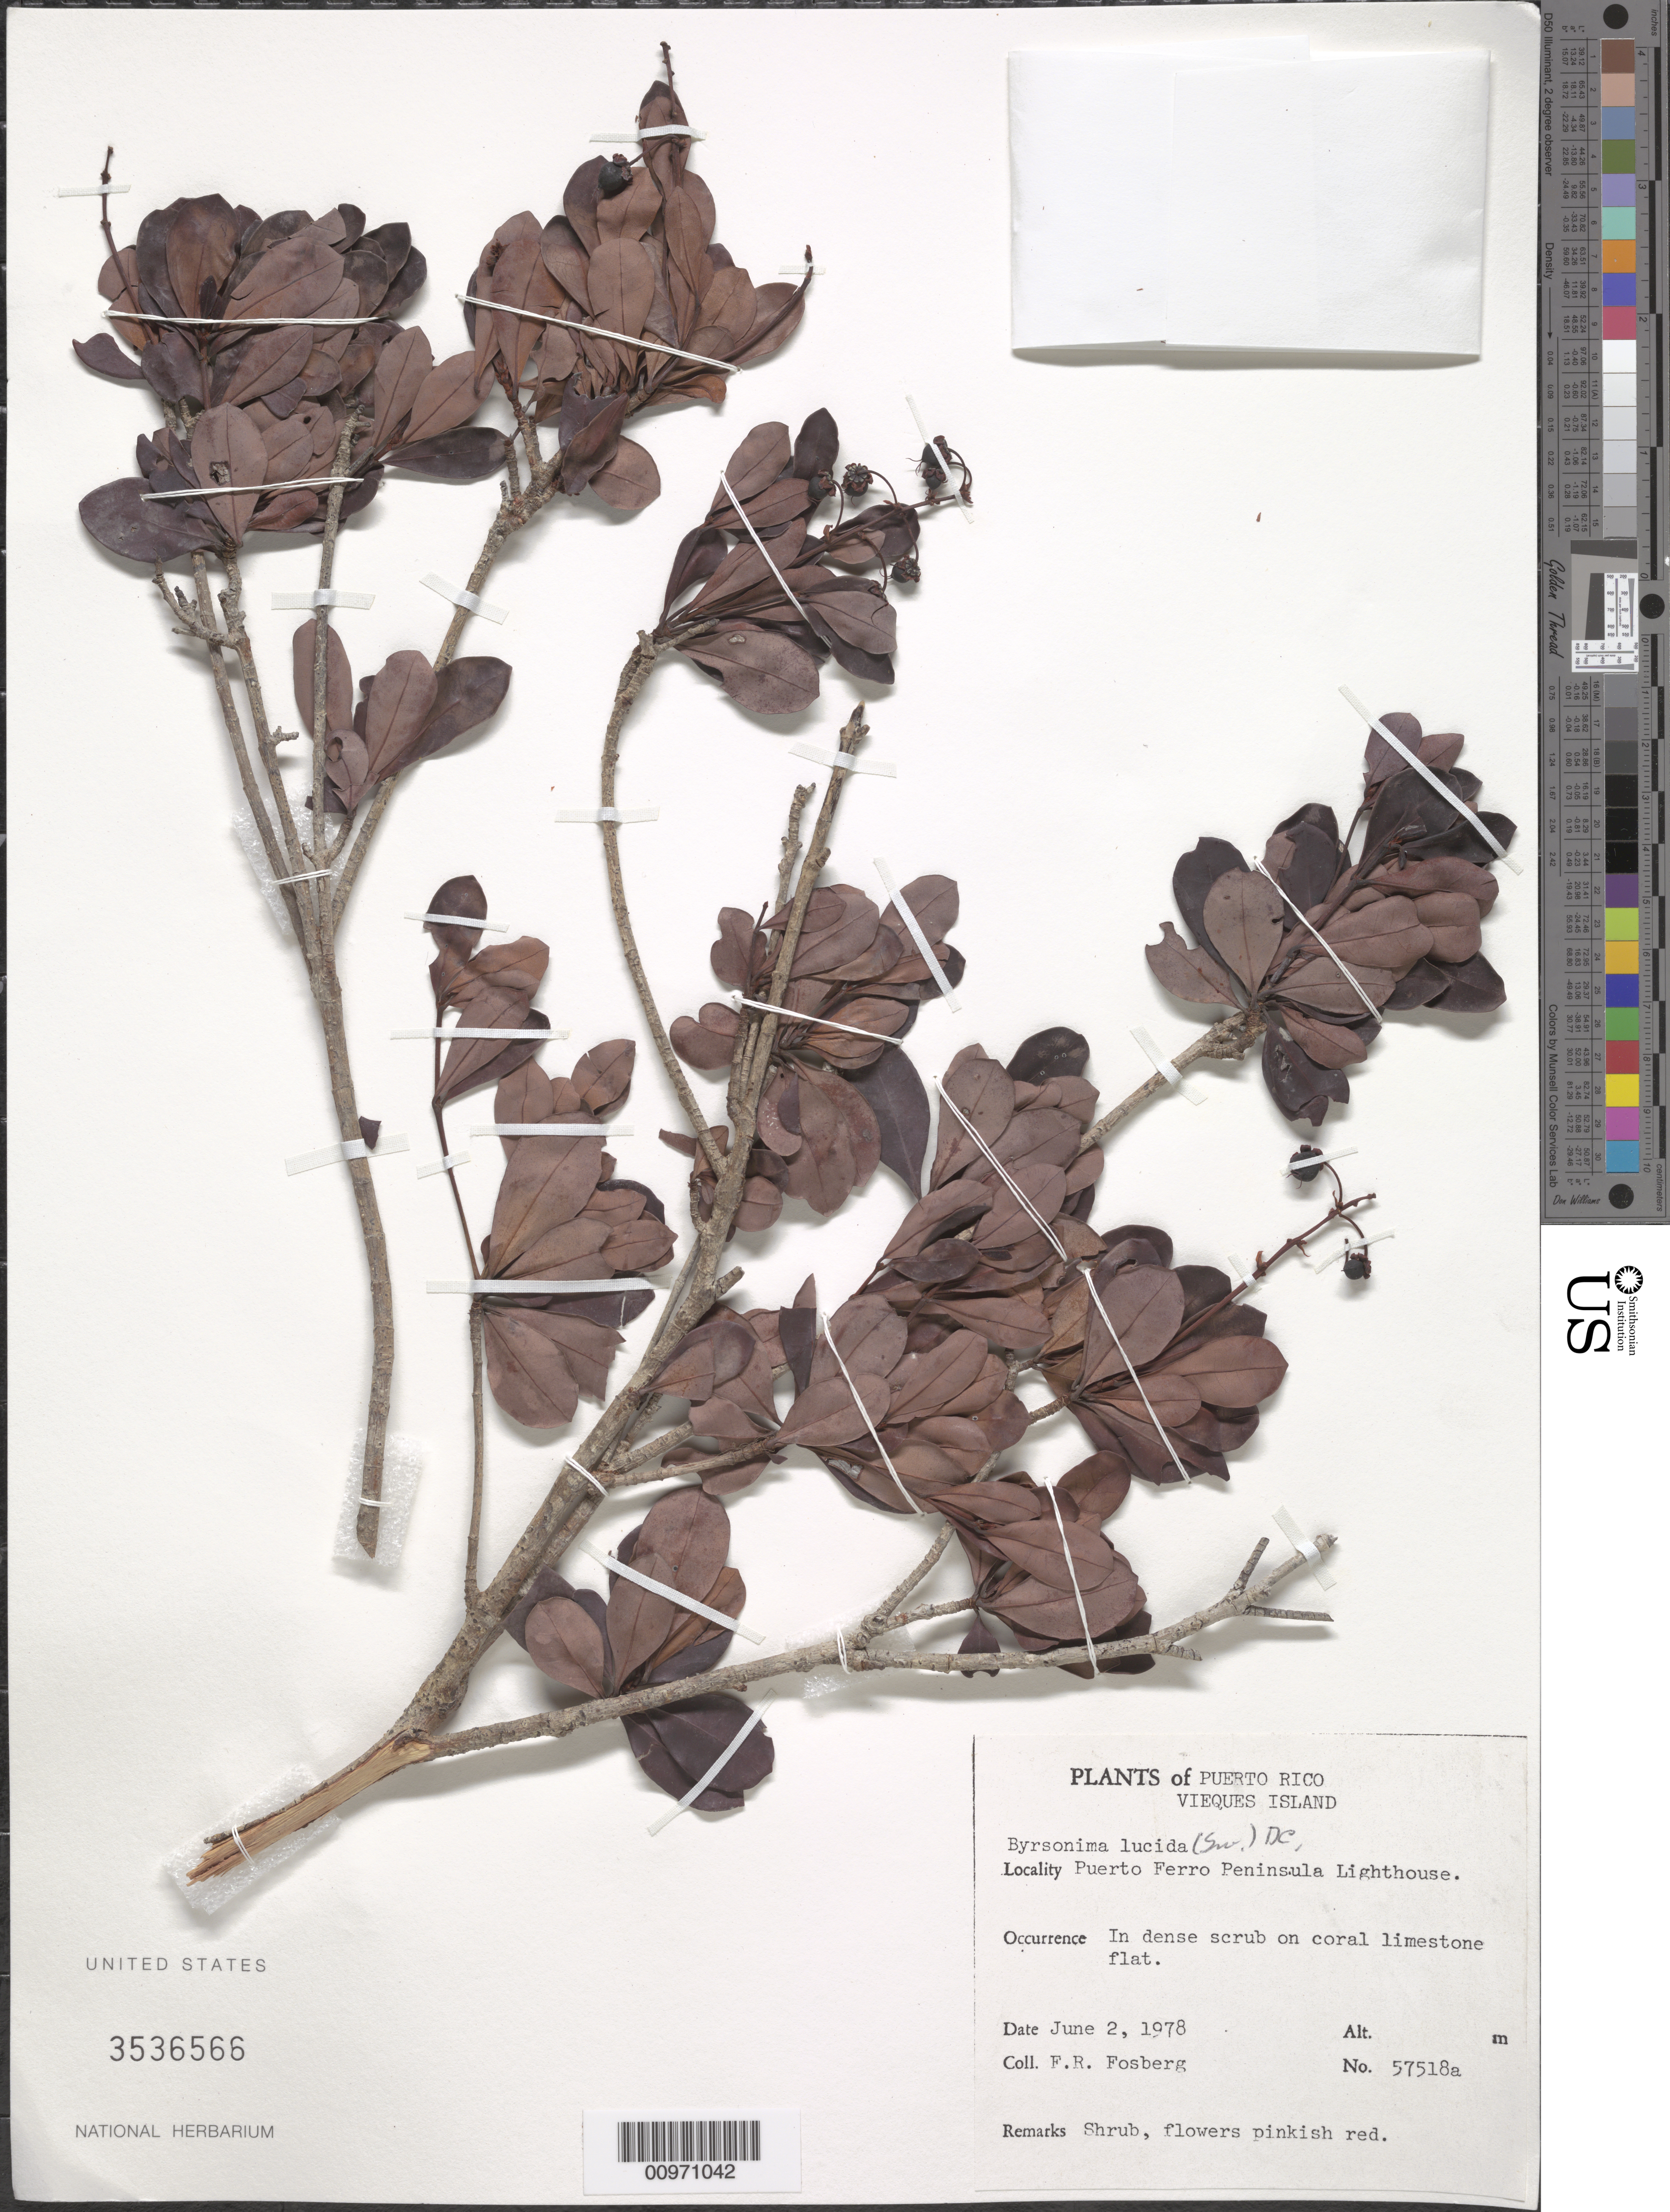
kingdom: Plantae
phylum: Tracheophyta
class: Magnoliopsida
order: Malpighiales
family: Malpighiaceae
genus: Byrsonima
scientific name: Byrsonima lucida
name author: (Mill.) DC.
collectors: F. R. Fosberg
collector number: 57518a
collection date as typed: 02 Jun 1978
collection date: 1978-06-02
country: Puerto Rico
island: Vieques I.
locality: Puerto Ferro Penininsula Lighthouse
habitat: In dense scrub on coral limestone flat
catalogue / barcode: US 3536566